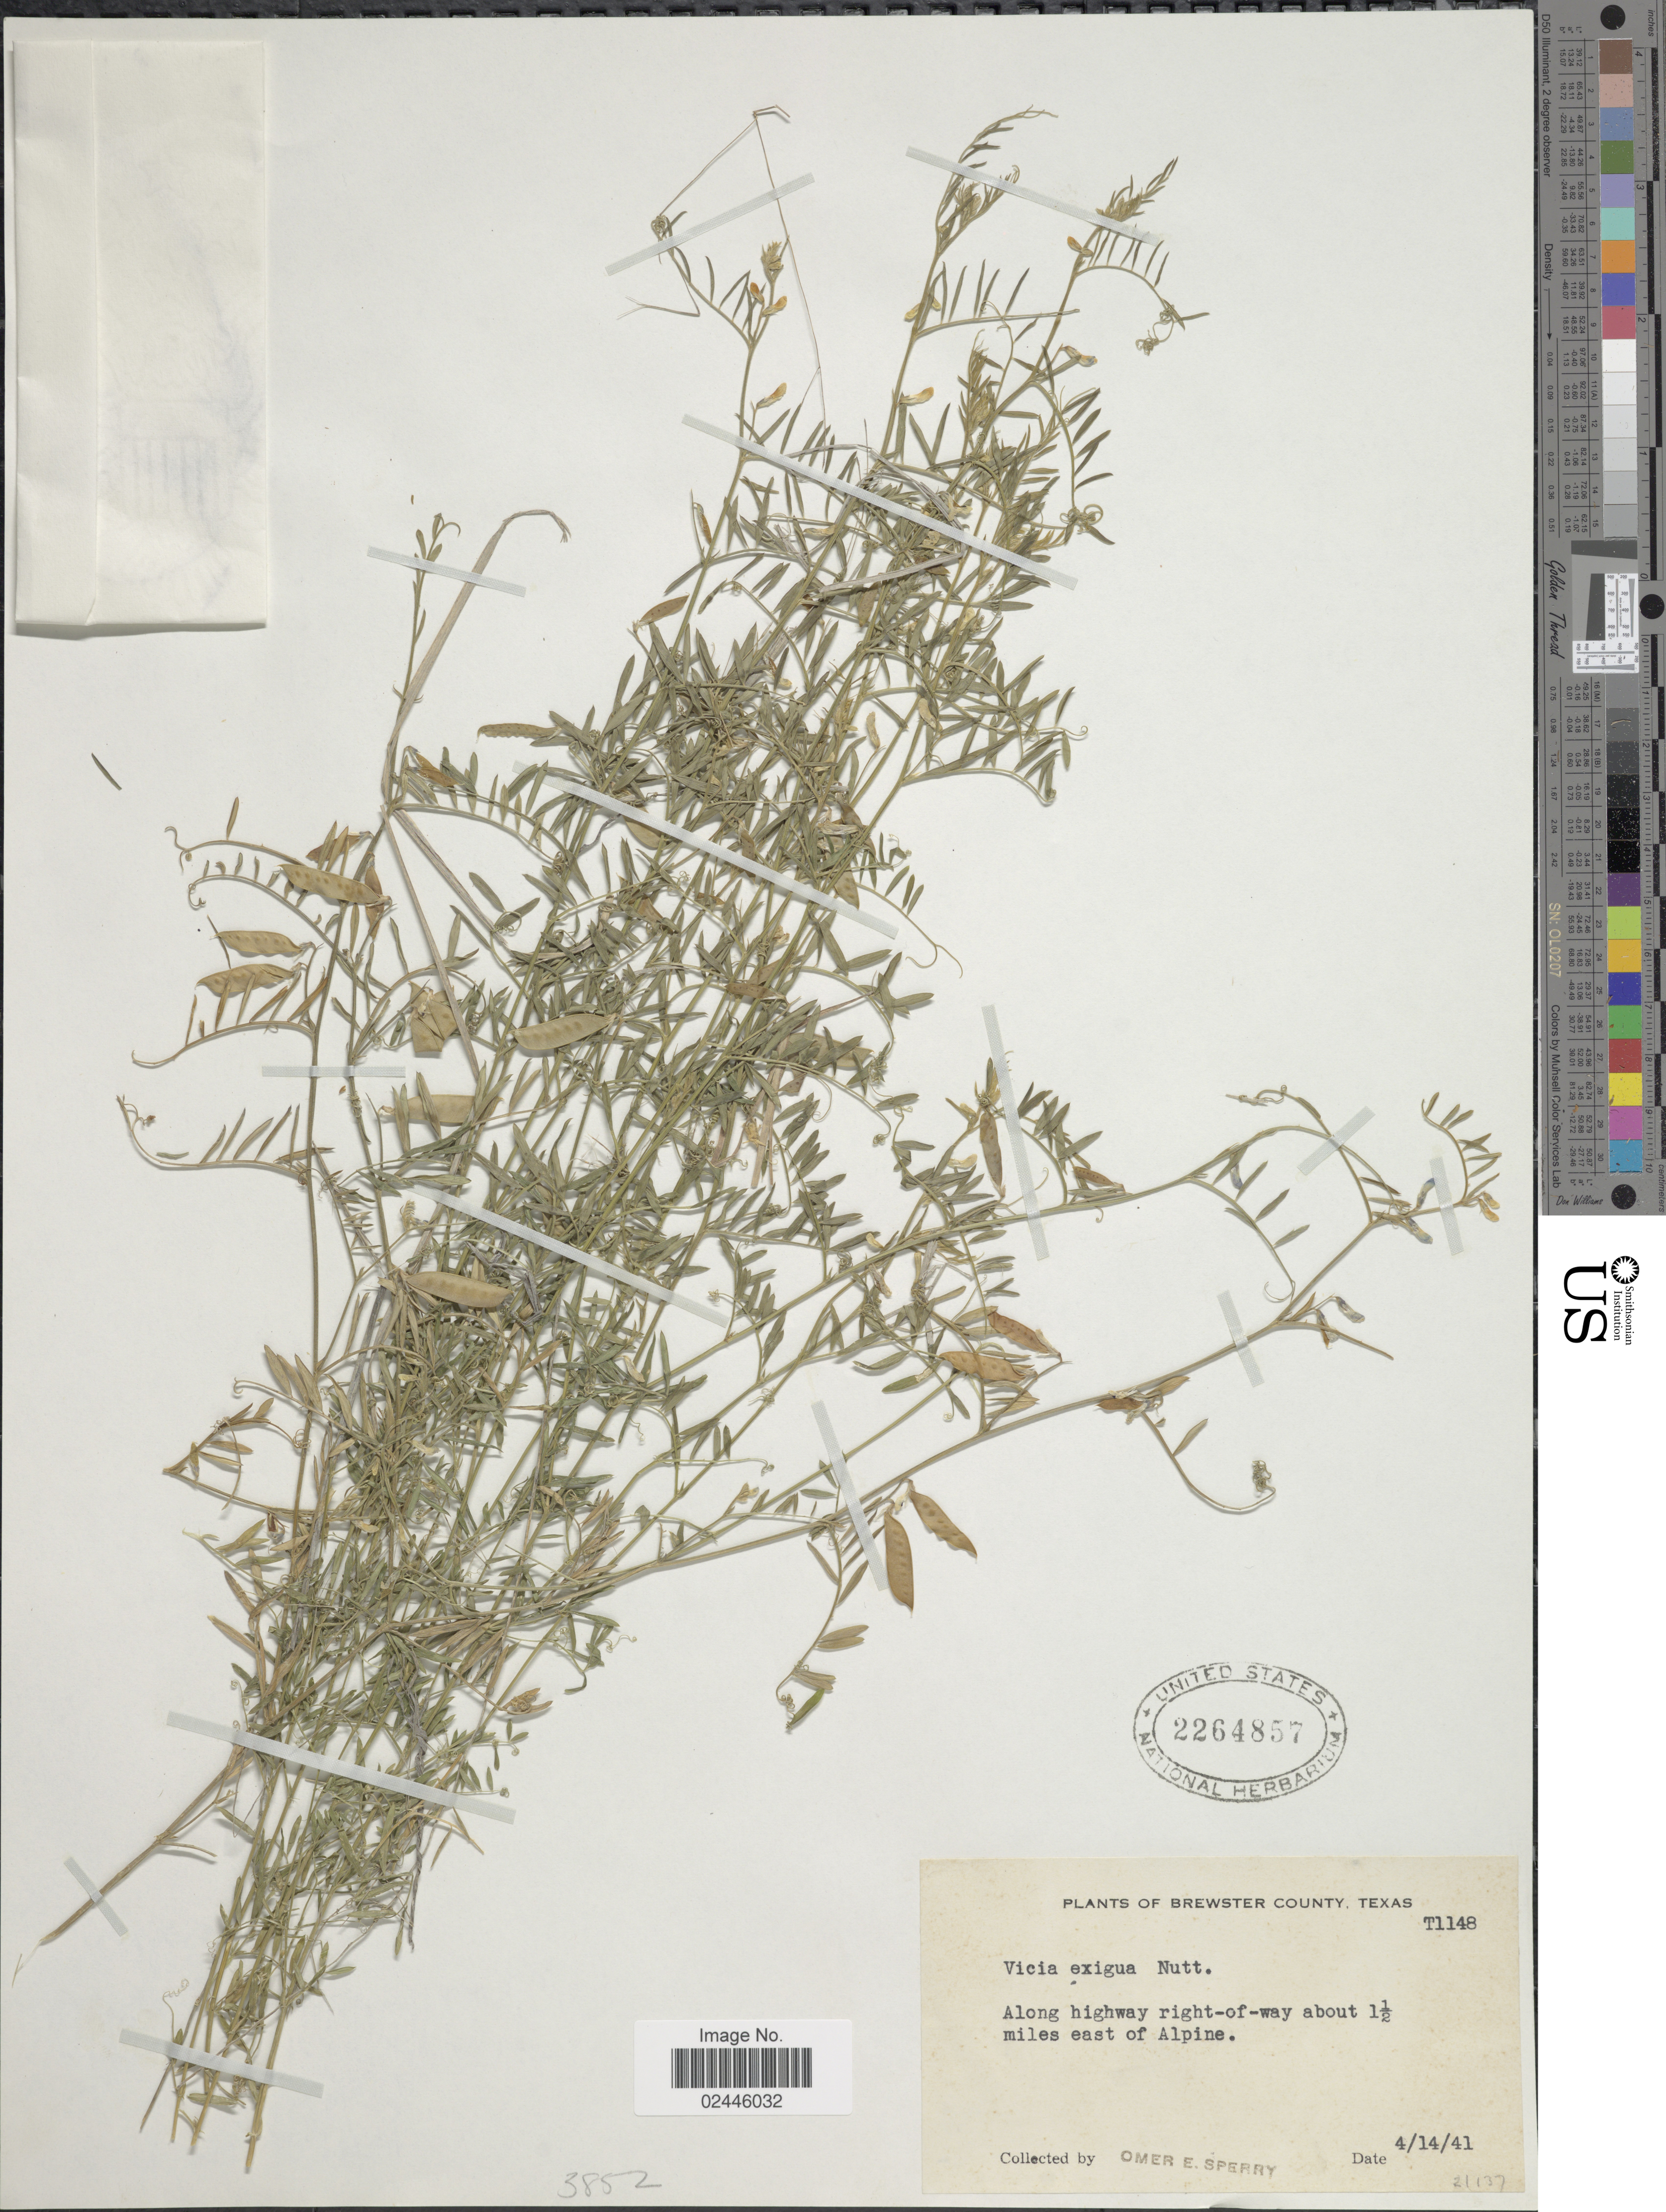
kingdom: Plantae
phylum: Tracheophyta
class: Magnoliopsida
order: Fabales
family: Fabaceae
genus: Vicia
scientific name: Vicia exigua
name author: Nutt.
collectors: O. E. Sperry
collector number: T1148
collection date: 1941-04-14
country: United States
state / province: Texas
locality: Brewster County, along highway right-of-way about 1 1/2 miles east of Alpine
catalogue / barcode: US 2264857